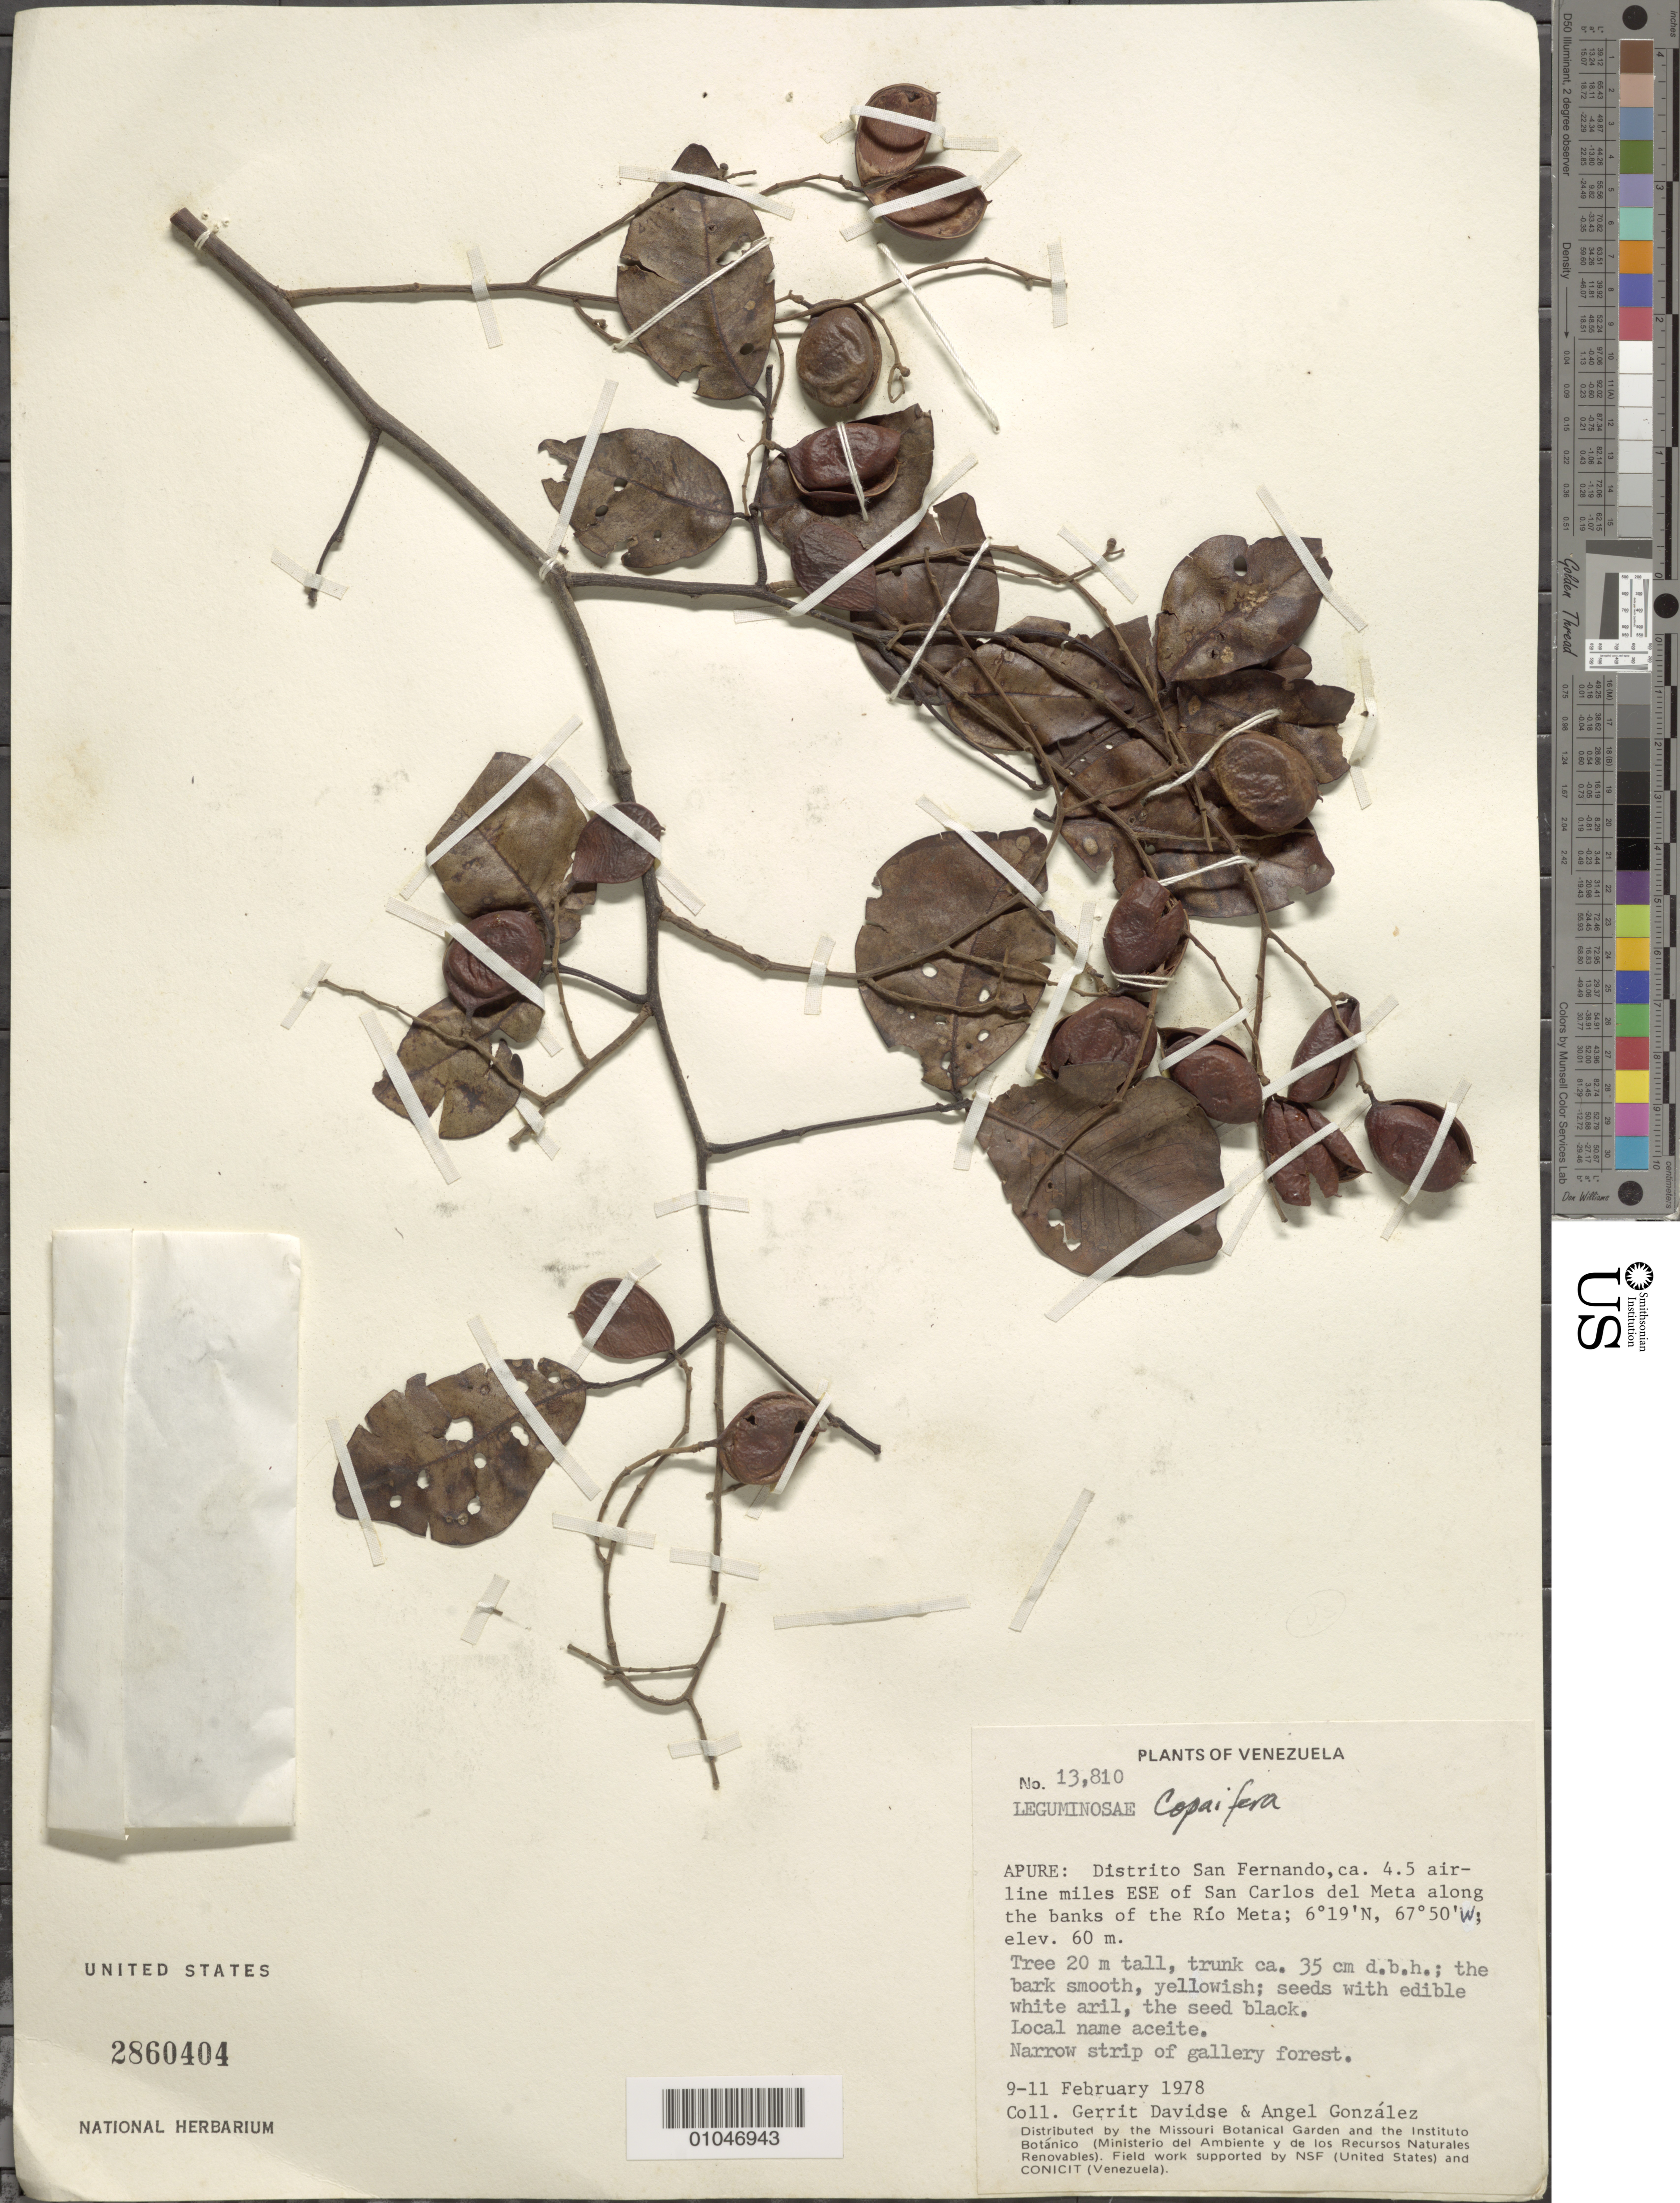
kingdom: Plantae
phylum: Tracheophyta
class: Magnoliopsida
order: Fabales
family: Fabaceae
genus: Copaifera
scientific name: Copaifera sp.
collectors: G. Davidse & A. C. González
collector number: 13810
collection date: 1978-02-09/1978-02-11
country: Venezuela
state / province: Apure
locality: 4.5 airline miles ESE of San Carlos del Meta along banks of Rio Meta, Distrito San Fernando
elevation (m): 60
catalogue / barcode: US 2860404